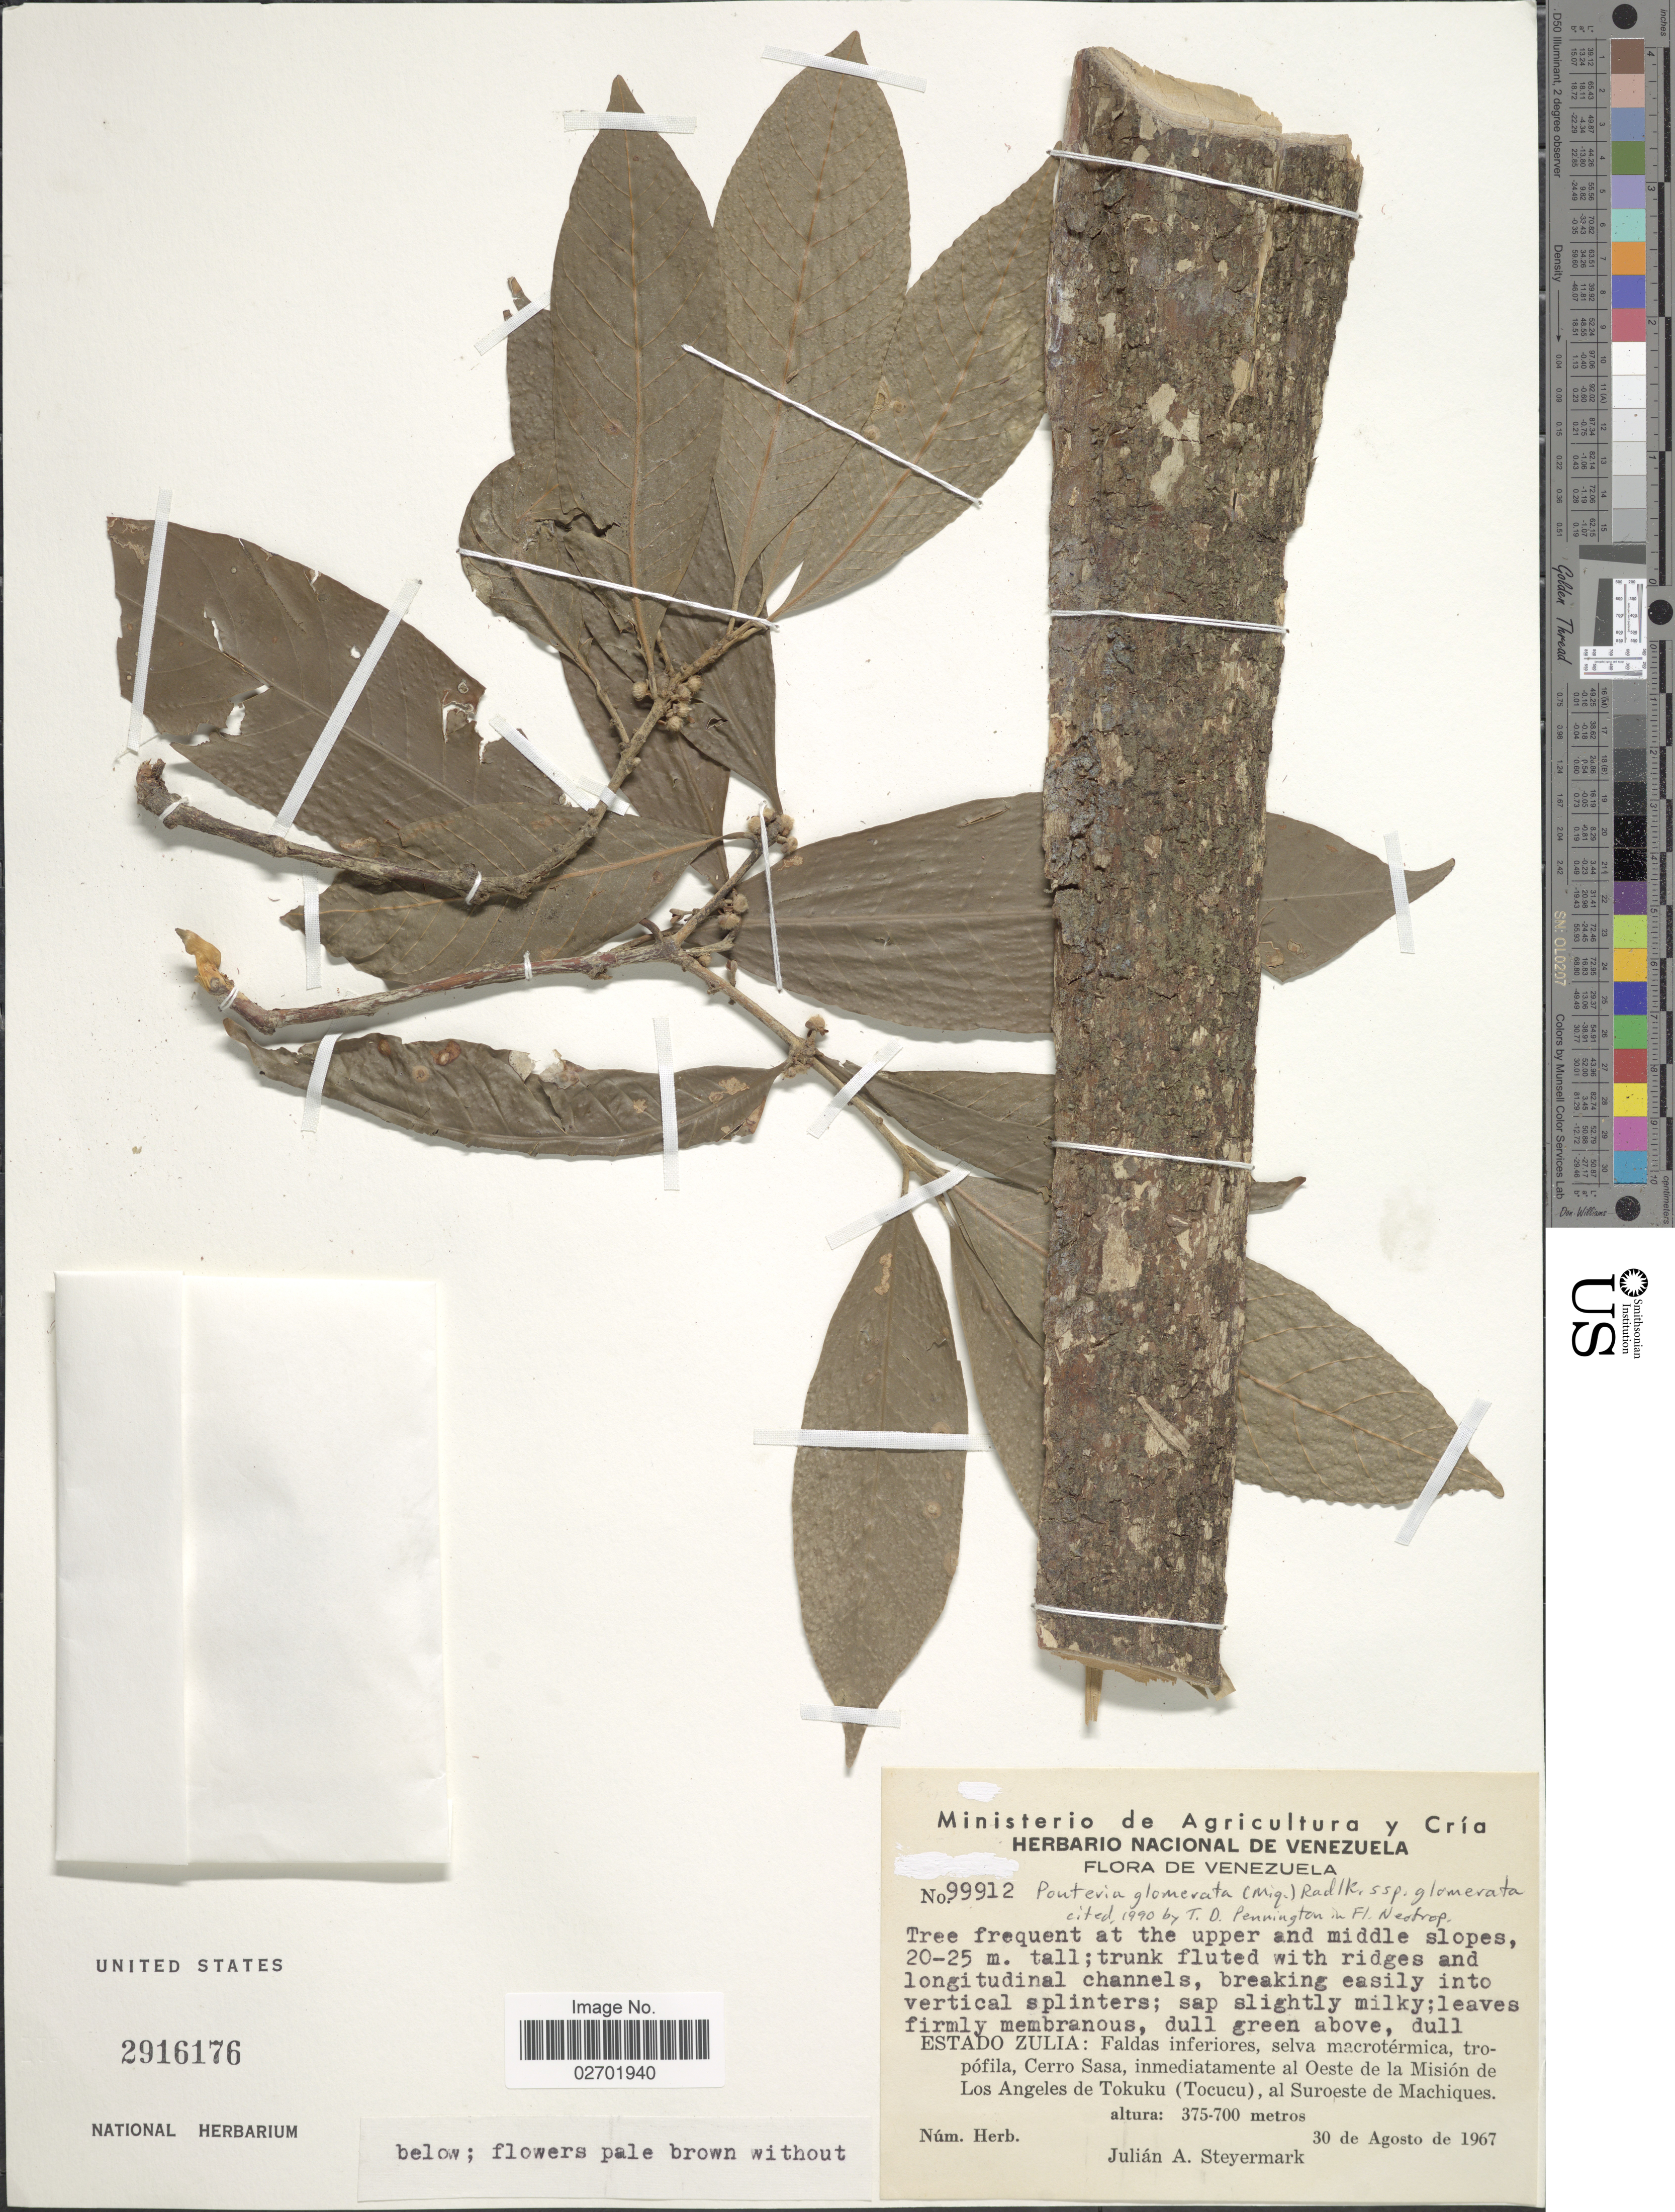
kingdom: Plantae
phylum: Tracheophyta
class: Magnoliopsida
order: Ericales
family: Sapotaceae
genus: Pouteria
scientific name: Pouteria glomerata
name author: (Miq.) Radlk.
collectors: J. Steyermark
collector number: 99912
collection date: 1967-08-30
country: Venezuela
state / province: Zulia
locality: Estado Zulia: Faldas inferiores, selva macrotermica, tropofila, Cerro Sasa, inmediatamente al Oeste de la Mision de Los Angeles de Tokuku (Tocucu) al Suroeste de Machiques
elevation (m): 375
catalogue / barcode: US 2916176